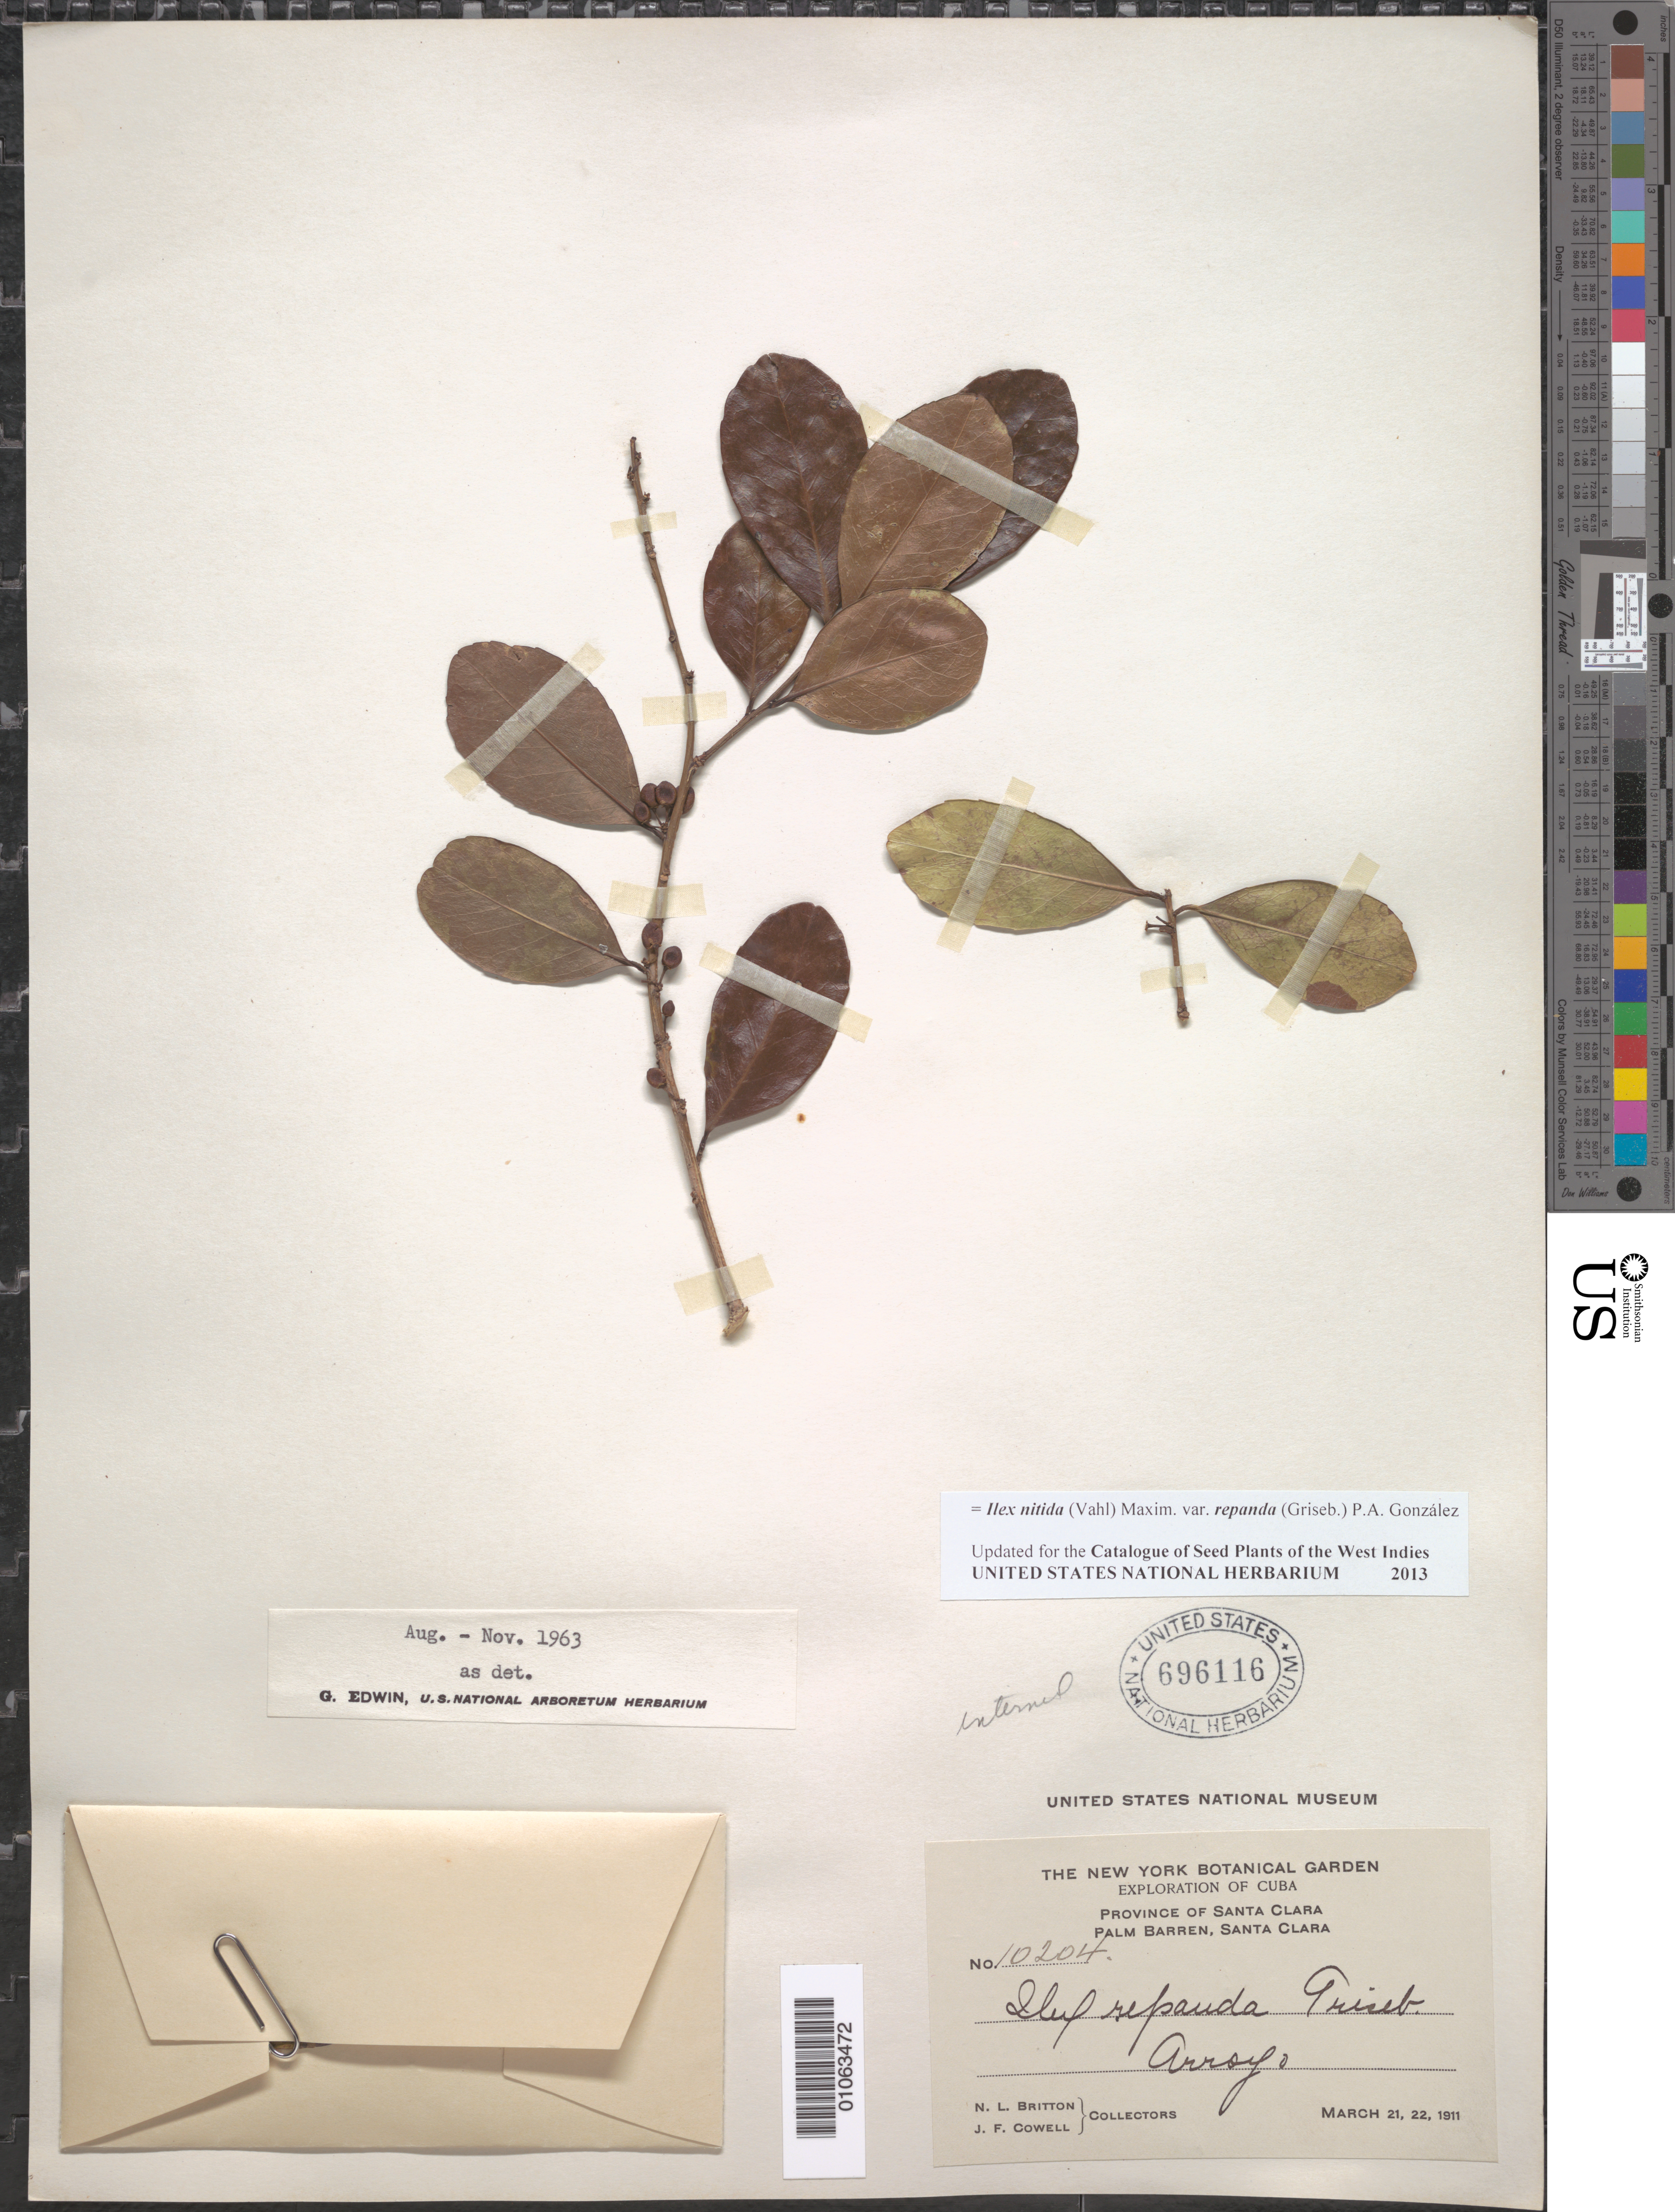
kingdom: Plantae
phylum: Tracheophyta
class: Magnoliopsida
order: Aquifoliales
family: Aquifoliaceae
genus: Ilex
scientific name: Ilex nitida var. repanda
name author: (Griseb.) P. A. González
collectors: N. Britton & J. F. Cowell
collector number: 10204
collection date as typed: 21 Mar 1911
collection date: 1911-03-21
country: Cuba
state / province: Villa Clara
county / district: Santa Clara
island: Cuba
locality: Palm Barrens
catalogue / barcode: US 696116